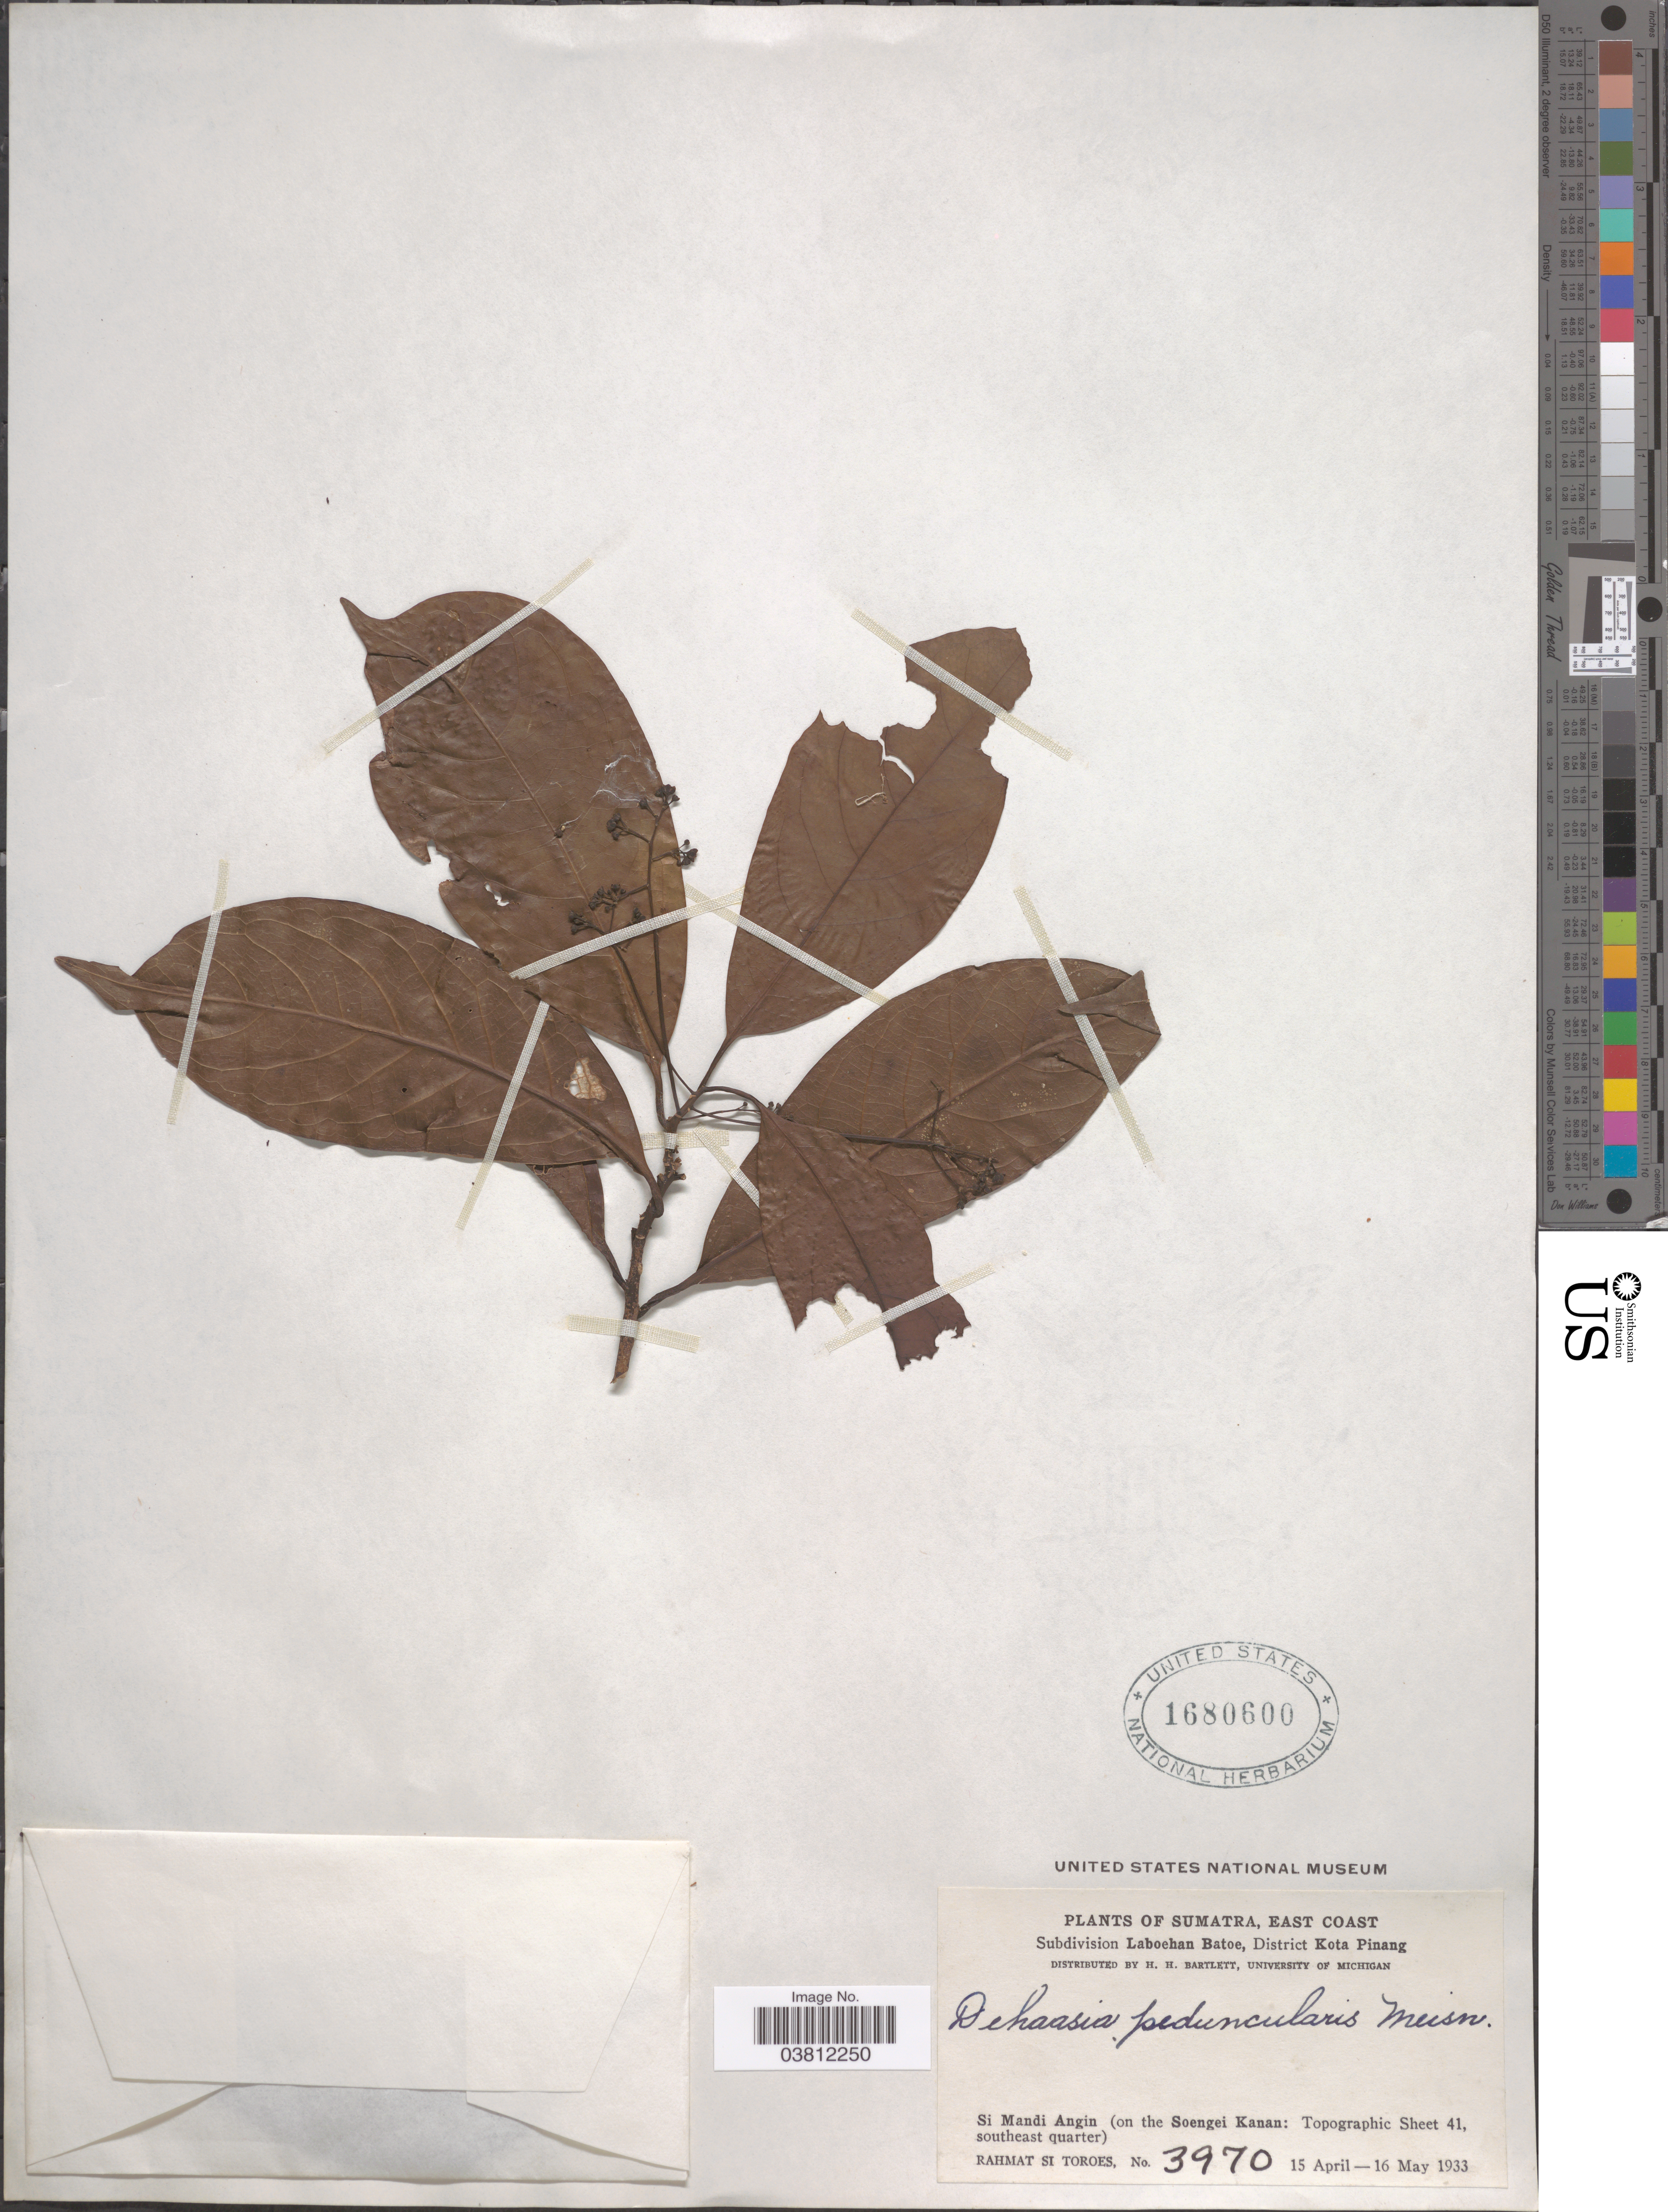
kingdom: Plantae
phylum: Tracheophyta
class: Magnoliopsida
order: Laurales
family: Lauraceae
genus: Dehaasia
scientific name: Dehaasia peduncularis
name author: Meisn.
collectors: Rahmat Si Boeea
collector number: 3970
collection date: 1933-04-15/1933-05-16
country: Indonesia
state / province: Sumatra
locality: East Coast. Subdivision Laboehan Batoe, District Kota Pinang. Si Mandi Angin (on the Soengei Kanan: Topographic Sheet 41, southeast quarter).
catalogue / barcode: US 1680600